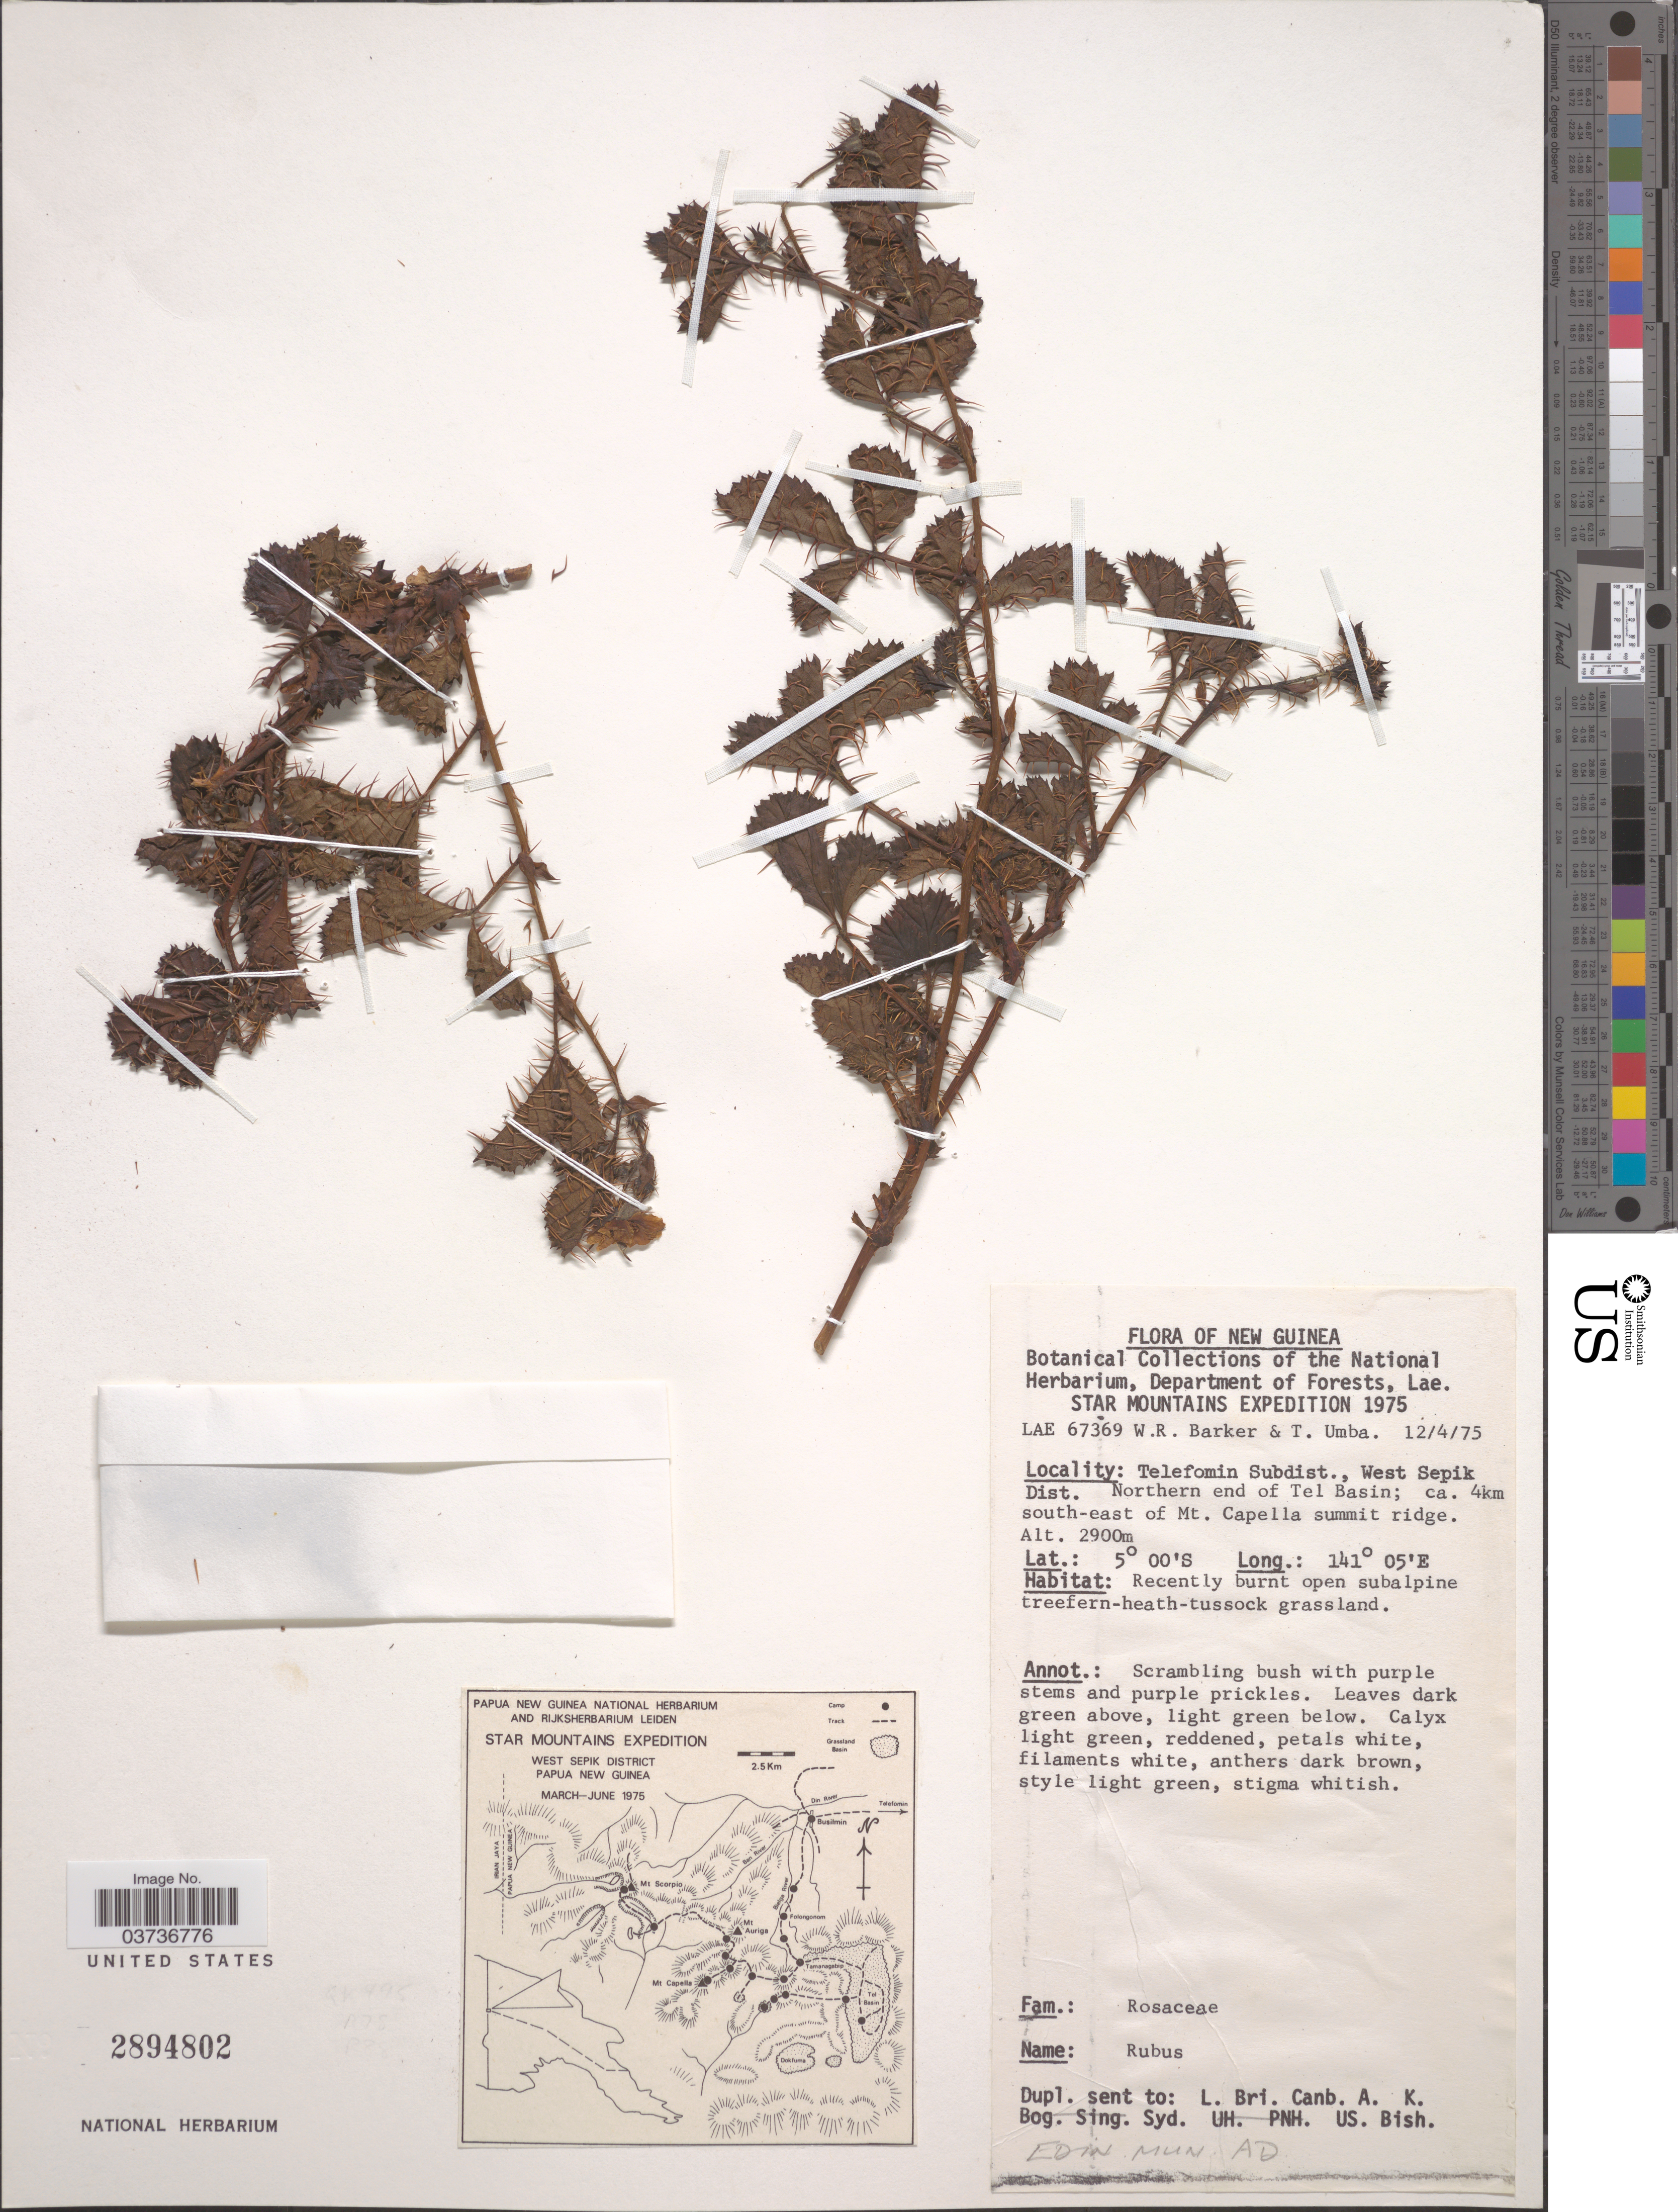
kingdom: Plantae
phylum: Tracheophyta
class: Magnoliopsida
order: Rosales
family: Rosaceae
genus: Rubus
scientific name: Rubus sp.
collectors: W. R. Barker & T. Umba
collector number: LAE67369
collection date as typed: Transcribed d/m/y: 12/4/75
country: Papua New Guinea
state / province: Sandaun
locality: New Guinea. Telefomin Subdist., West Sepik Dist. Northern end of Tel Basin; ca. 4km south-east of Mt. Capella summit ridge.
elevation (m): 2900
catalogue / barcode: US 2894802